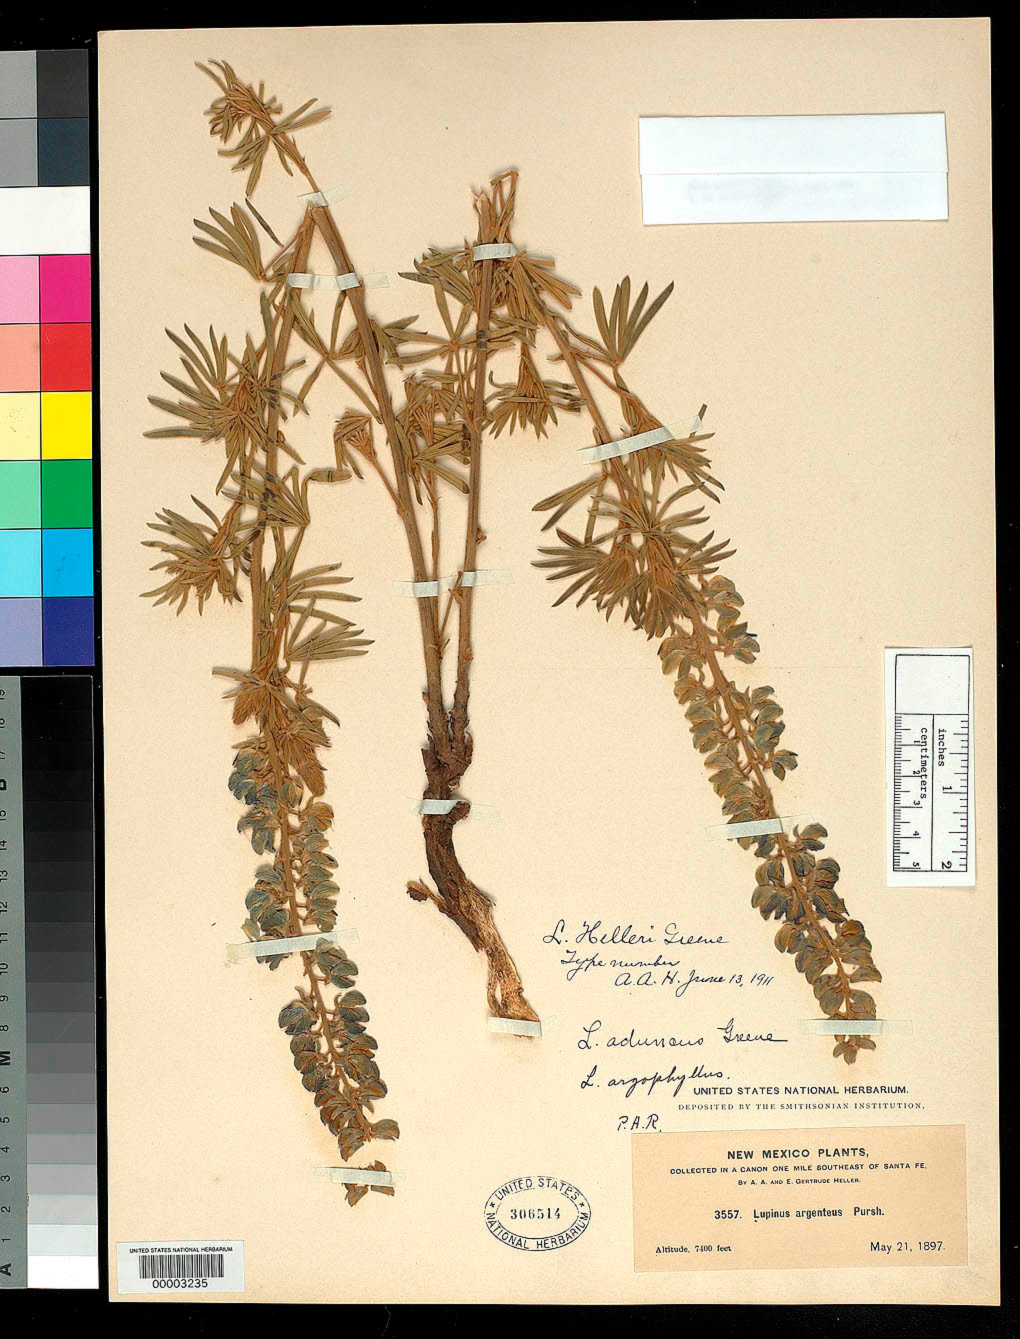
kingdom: Plantae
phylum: Tracheophyta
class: Magnoliopsida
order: Fabales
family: Fabaceae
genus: Lupinus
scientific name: Lupinus helleri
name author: Greene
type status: Isotype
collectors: A. A. Heller & E. G. Heller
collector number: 3557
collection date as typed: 21 May 1897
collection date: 1897-05-21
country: United States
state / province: New Mexico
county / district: Santa Fe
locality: One mi SE of Santa Fe.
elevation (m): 2256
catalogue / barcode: US 306514